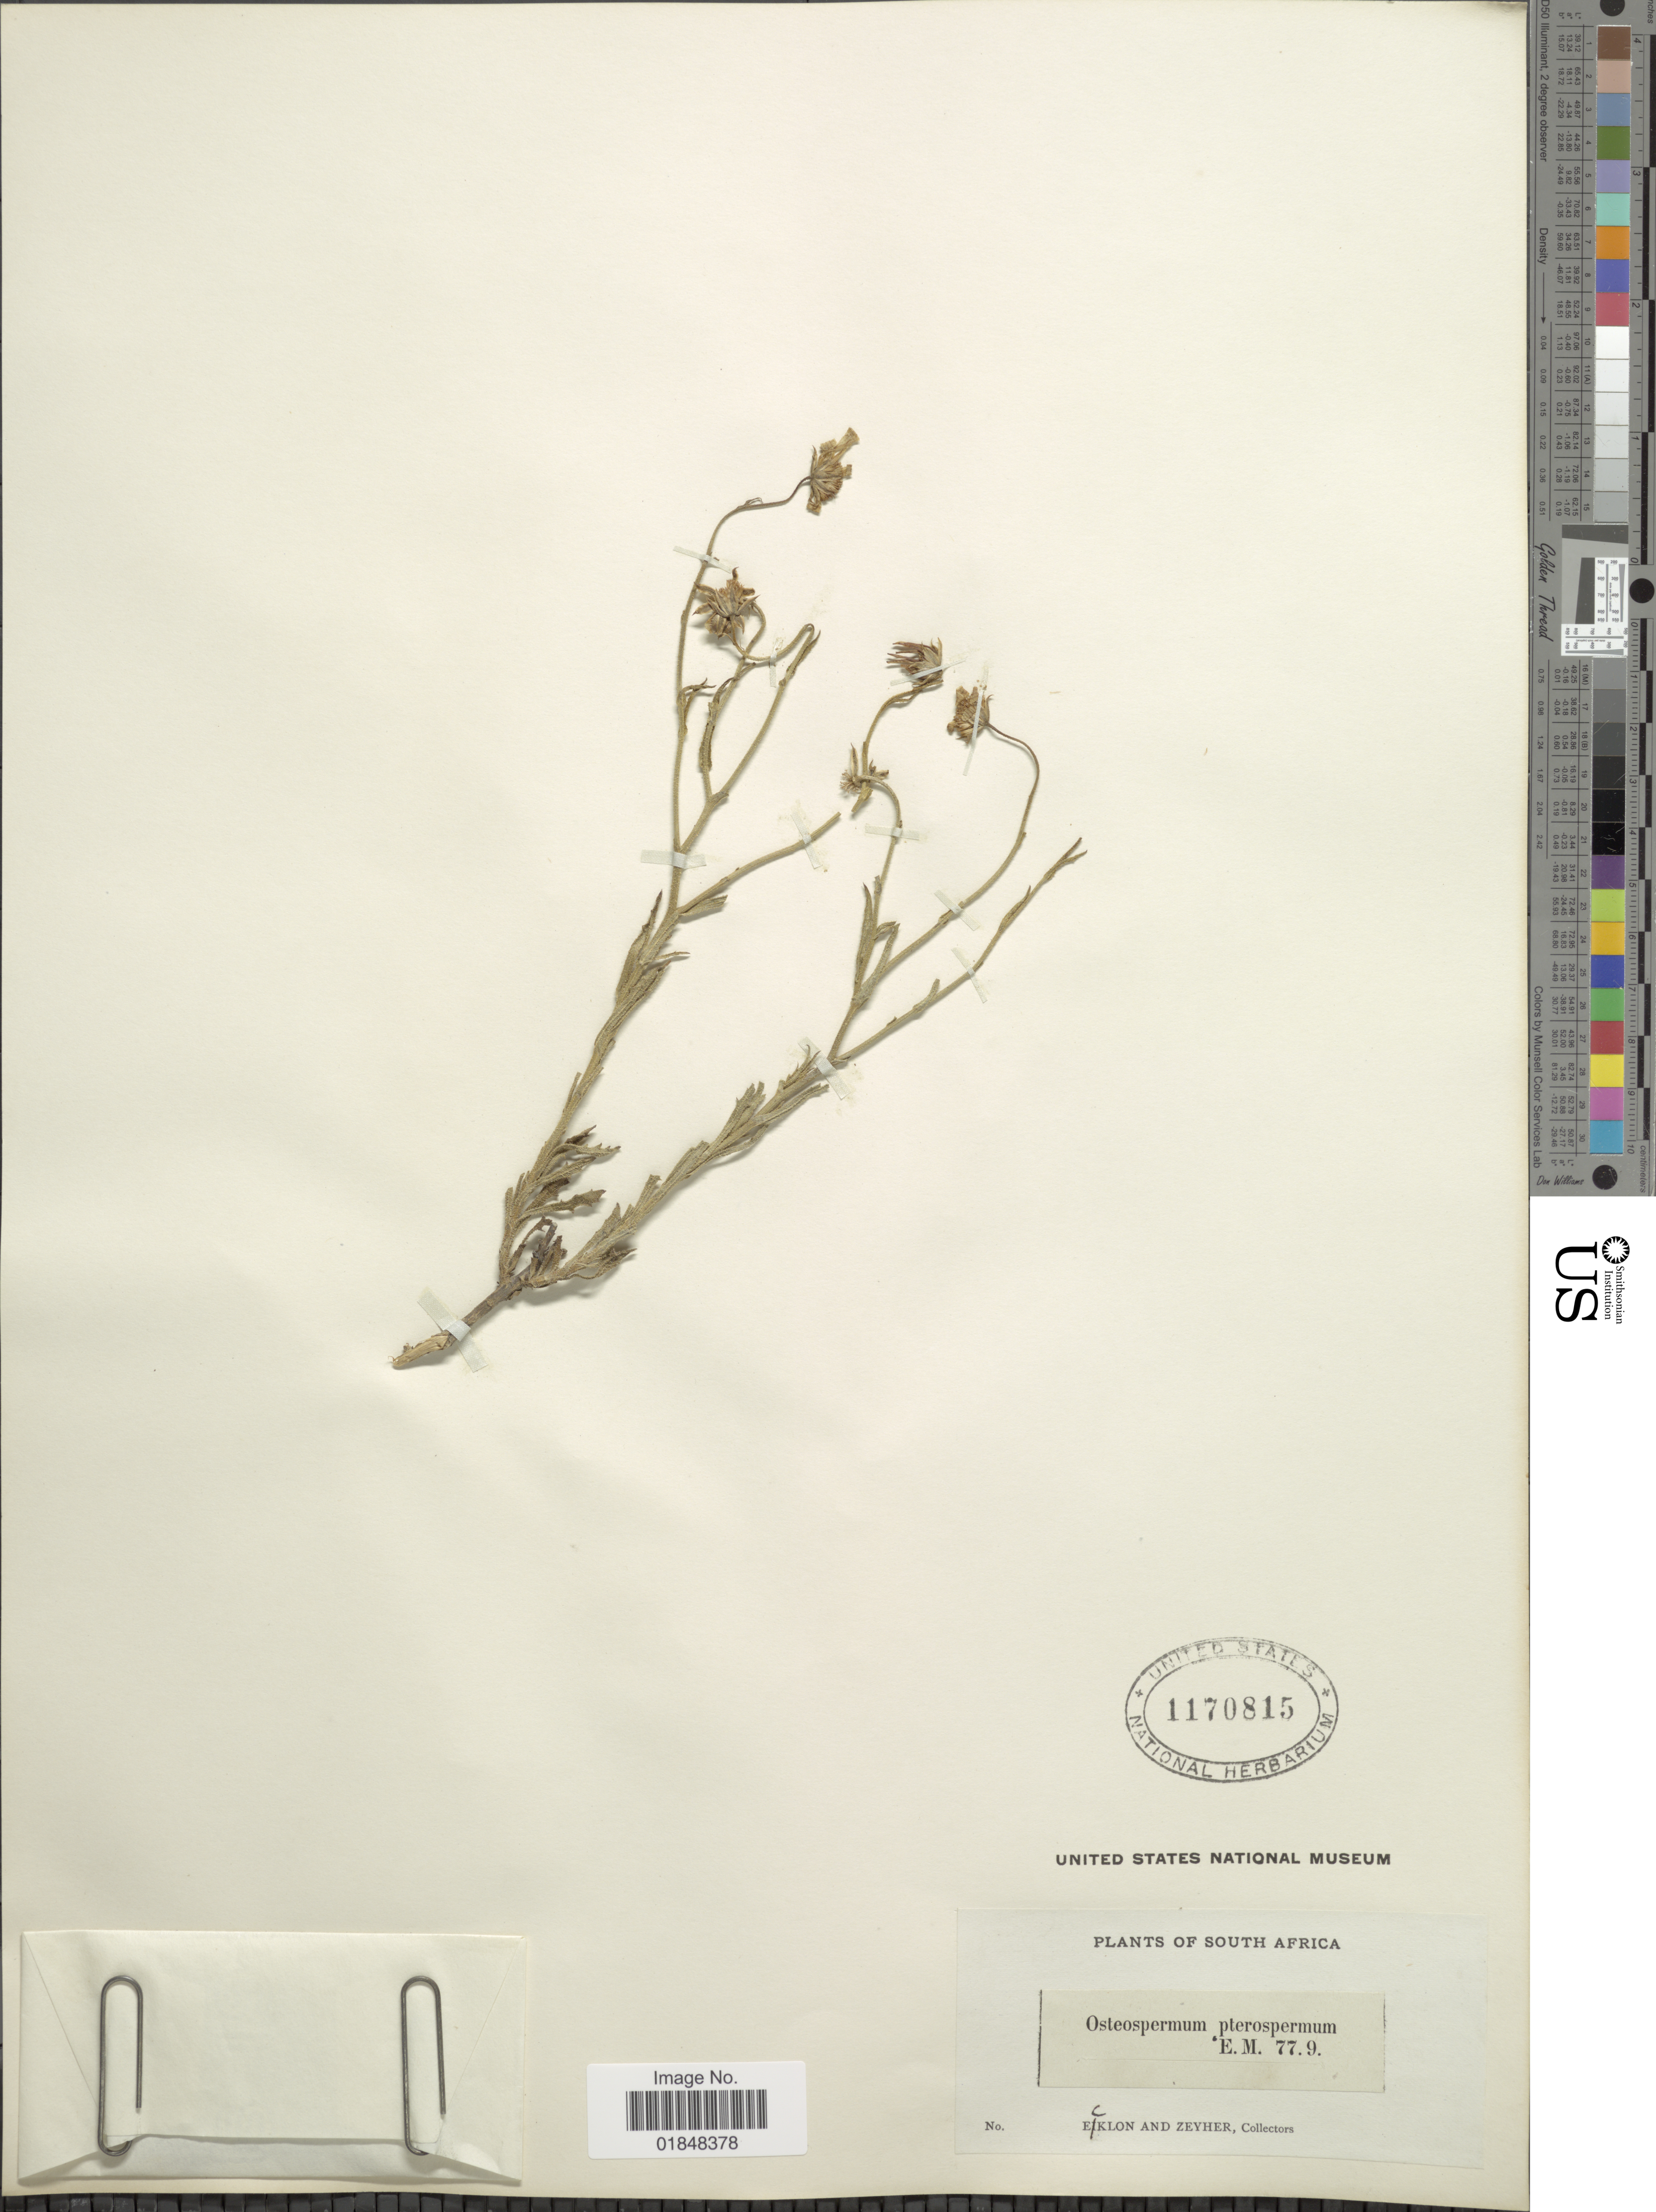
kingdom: Plantae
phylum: Tracheophyta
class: Magnoliopsida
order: Asterales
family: Asteraceae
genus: Osteospermum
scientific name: Osteospermum spinosum var. runcinatum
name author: P.J. Bergius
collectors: -. Ecklon & -. Zeyher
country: South Africa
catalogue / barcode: US 1170815